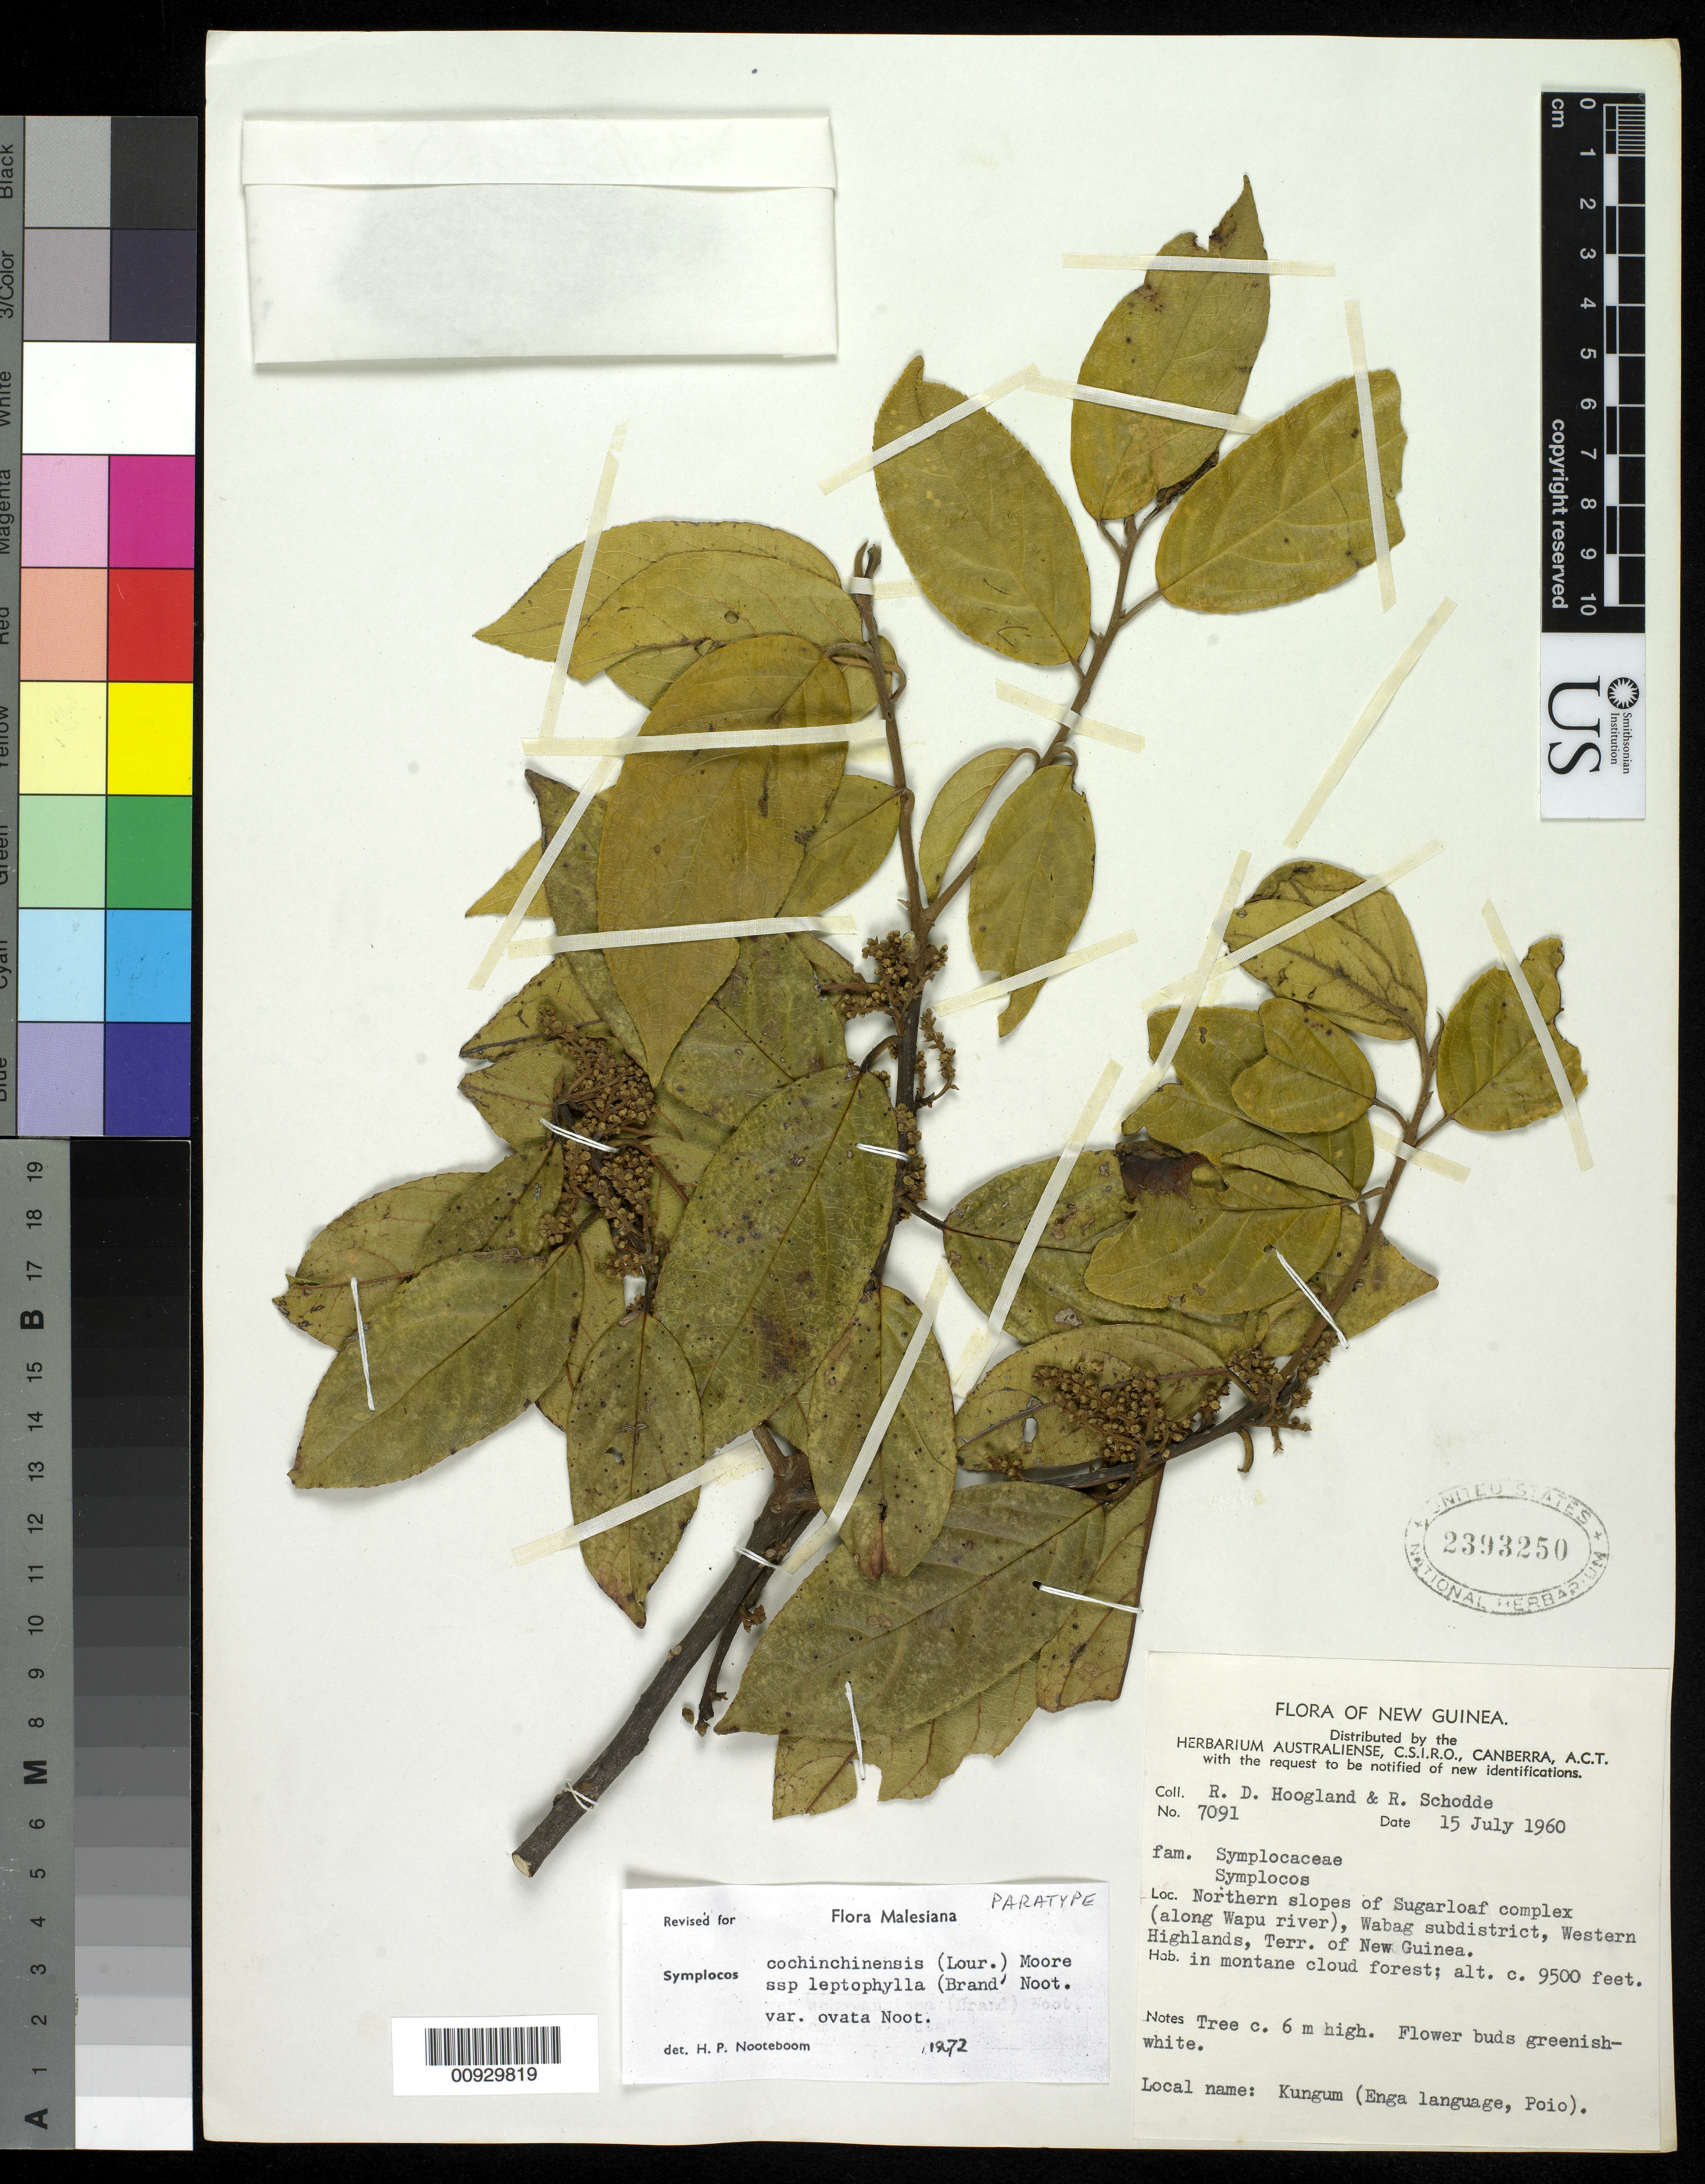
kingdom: Plantae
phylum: Tracheophyta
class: Magnoliopsida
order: Ericales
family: Symplocaceae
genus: Symplocos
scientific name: Symplocos cochinchinensis var. ovata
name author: Noot.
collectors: R. D. Hoogland & R. Schodde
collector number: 7091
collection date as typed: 15 Jul 1960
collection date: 1960-07-15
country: Papua New Guinea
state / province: Enga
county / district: Wabag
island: New Guinea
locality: Northern slopes of sugarloaf complex (along Wapu river), wabag subdistrict, Western Highlands, Terr. of New guinea.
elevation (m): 2896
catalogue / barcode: US 2393250